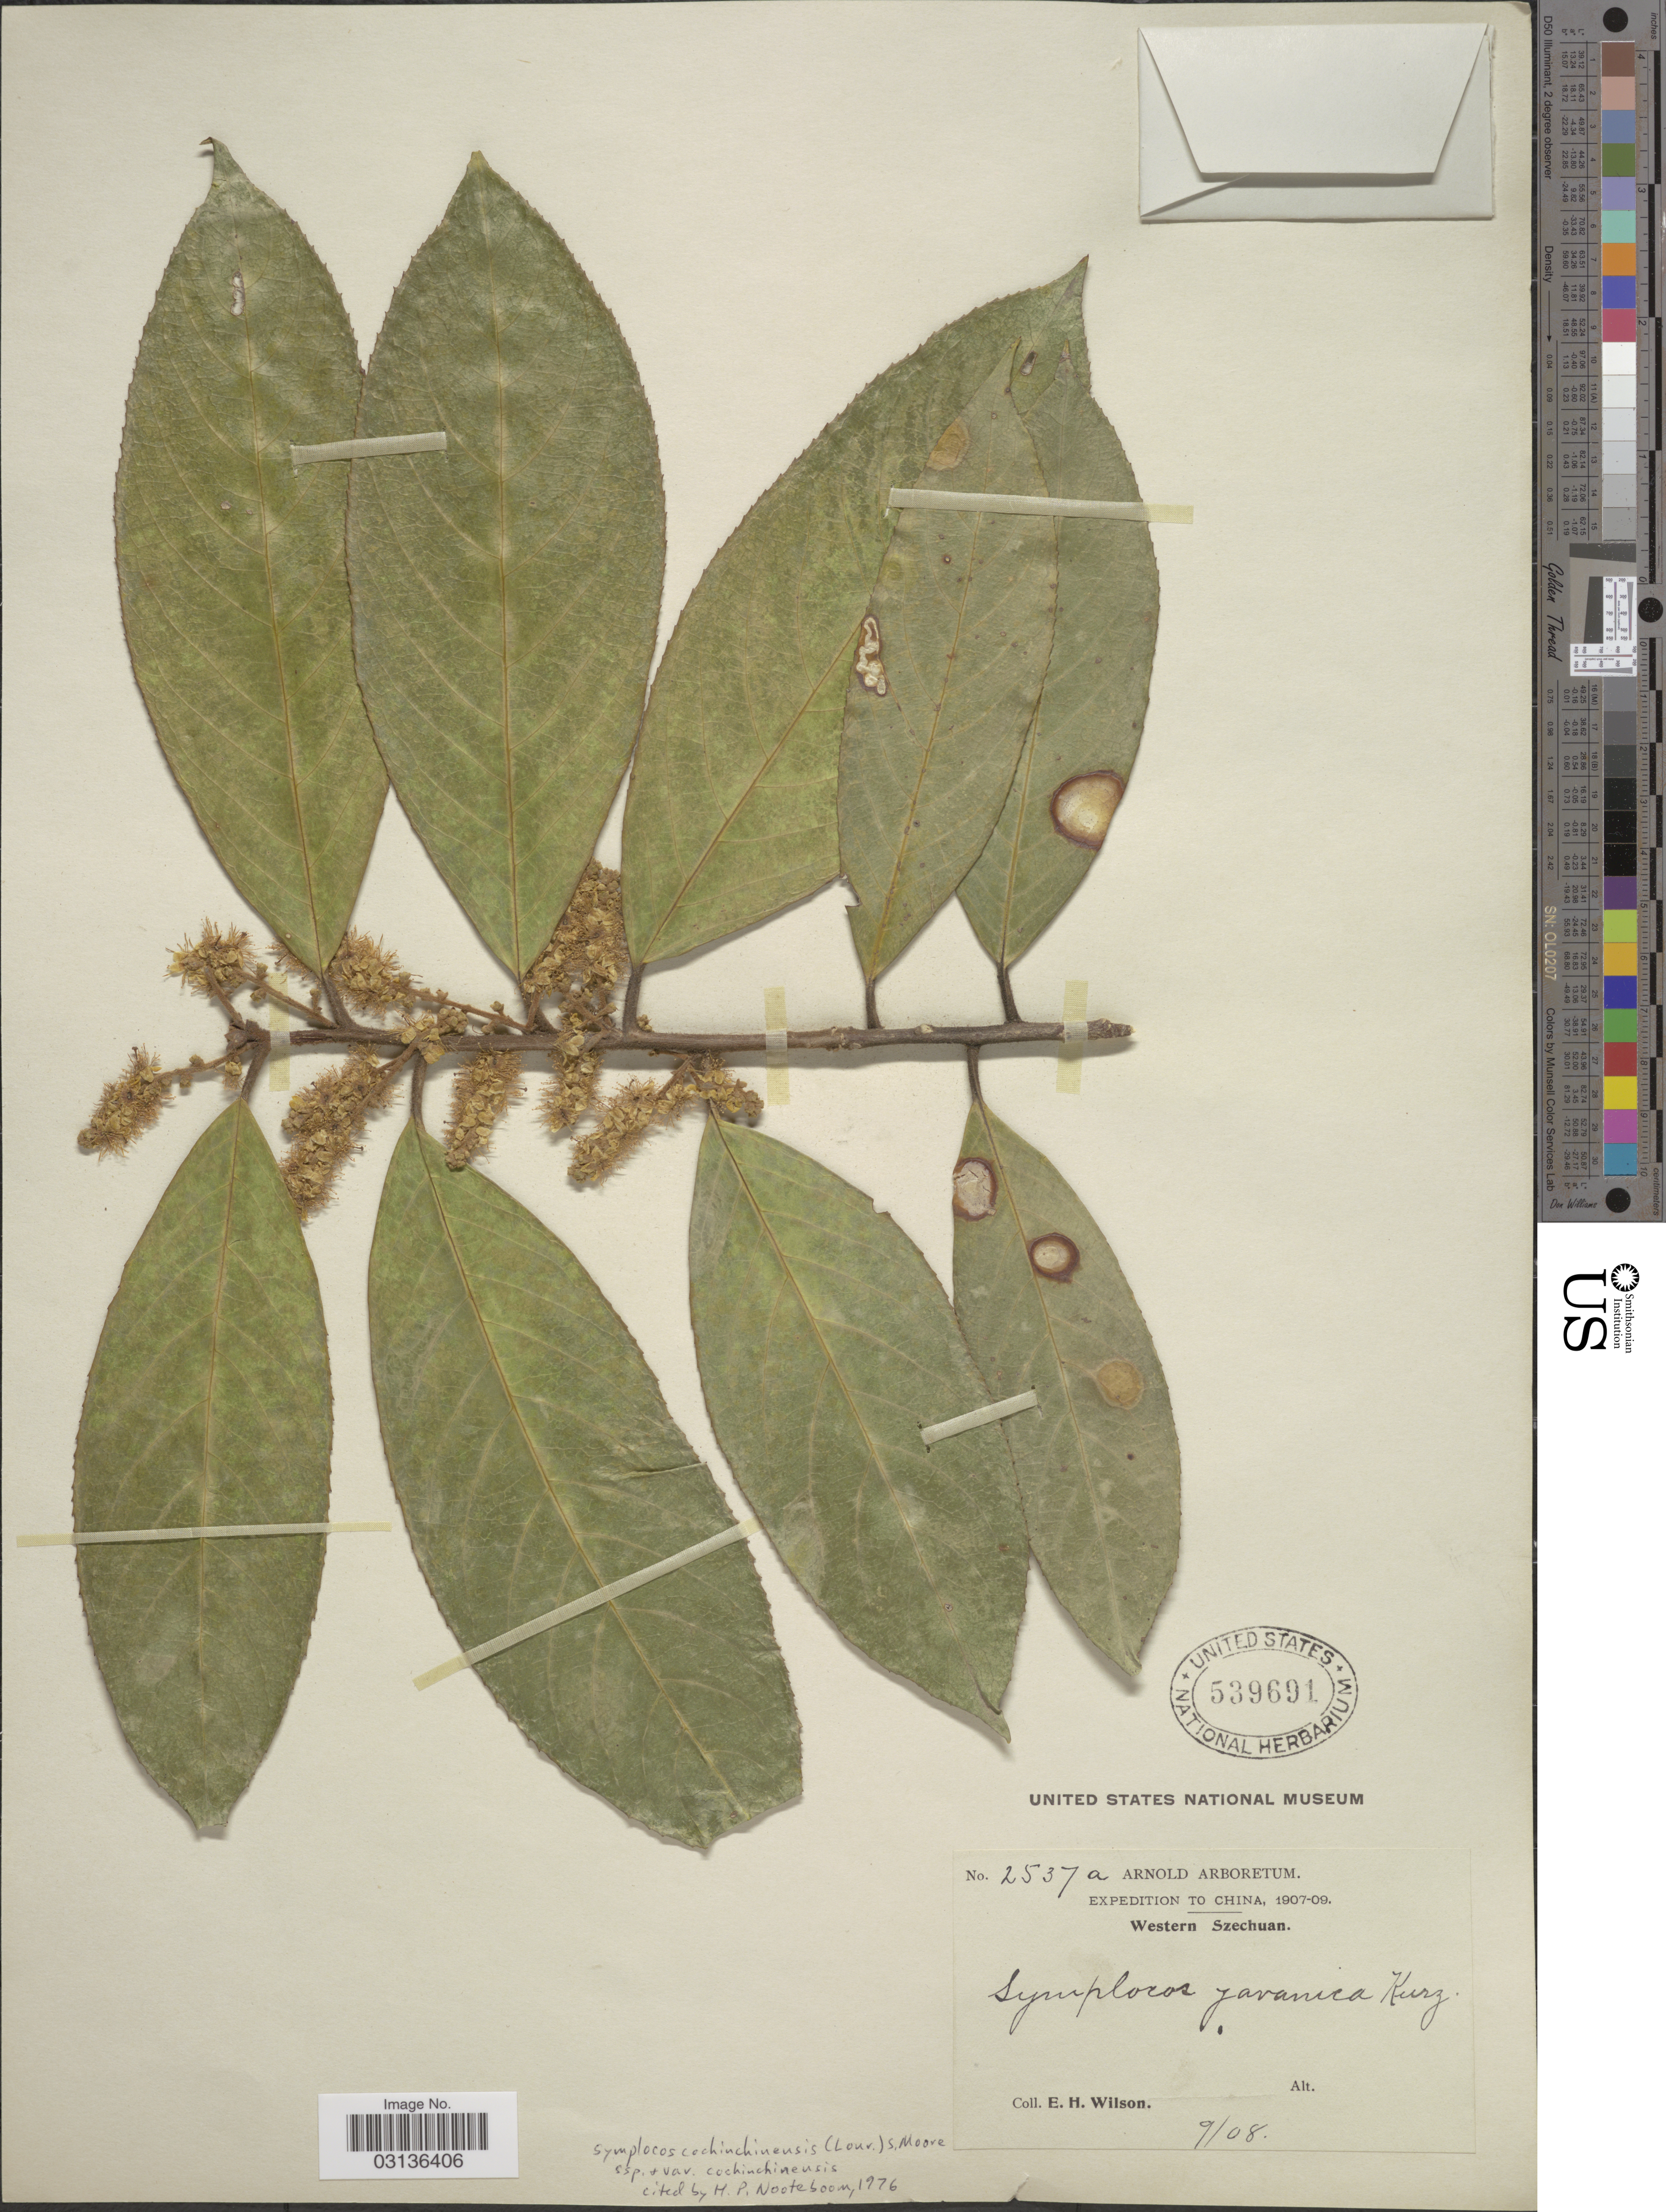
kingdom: Plantae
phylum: Tracheophyta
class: Magnoliopsida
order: Ericales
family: Symplocaceae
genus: Symplocos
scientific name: Symplocos cochinchinensis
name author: (Lour.) S. Moore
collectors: E. Wilson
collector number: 2537a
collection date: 1908-09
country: China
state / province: Sichuan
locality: Western Szechuan.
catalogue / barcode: US 539691